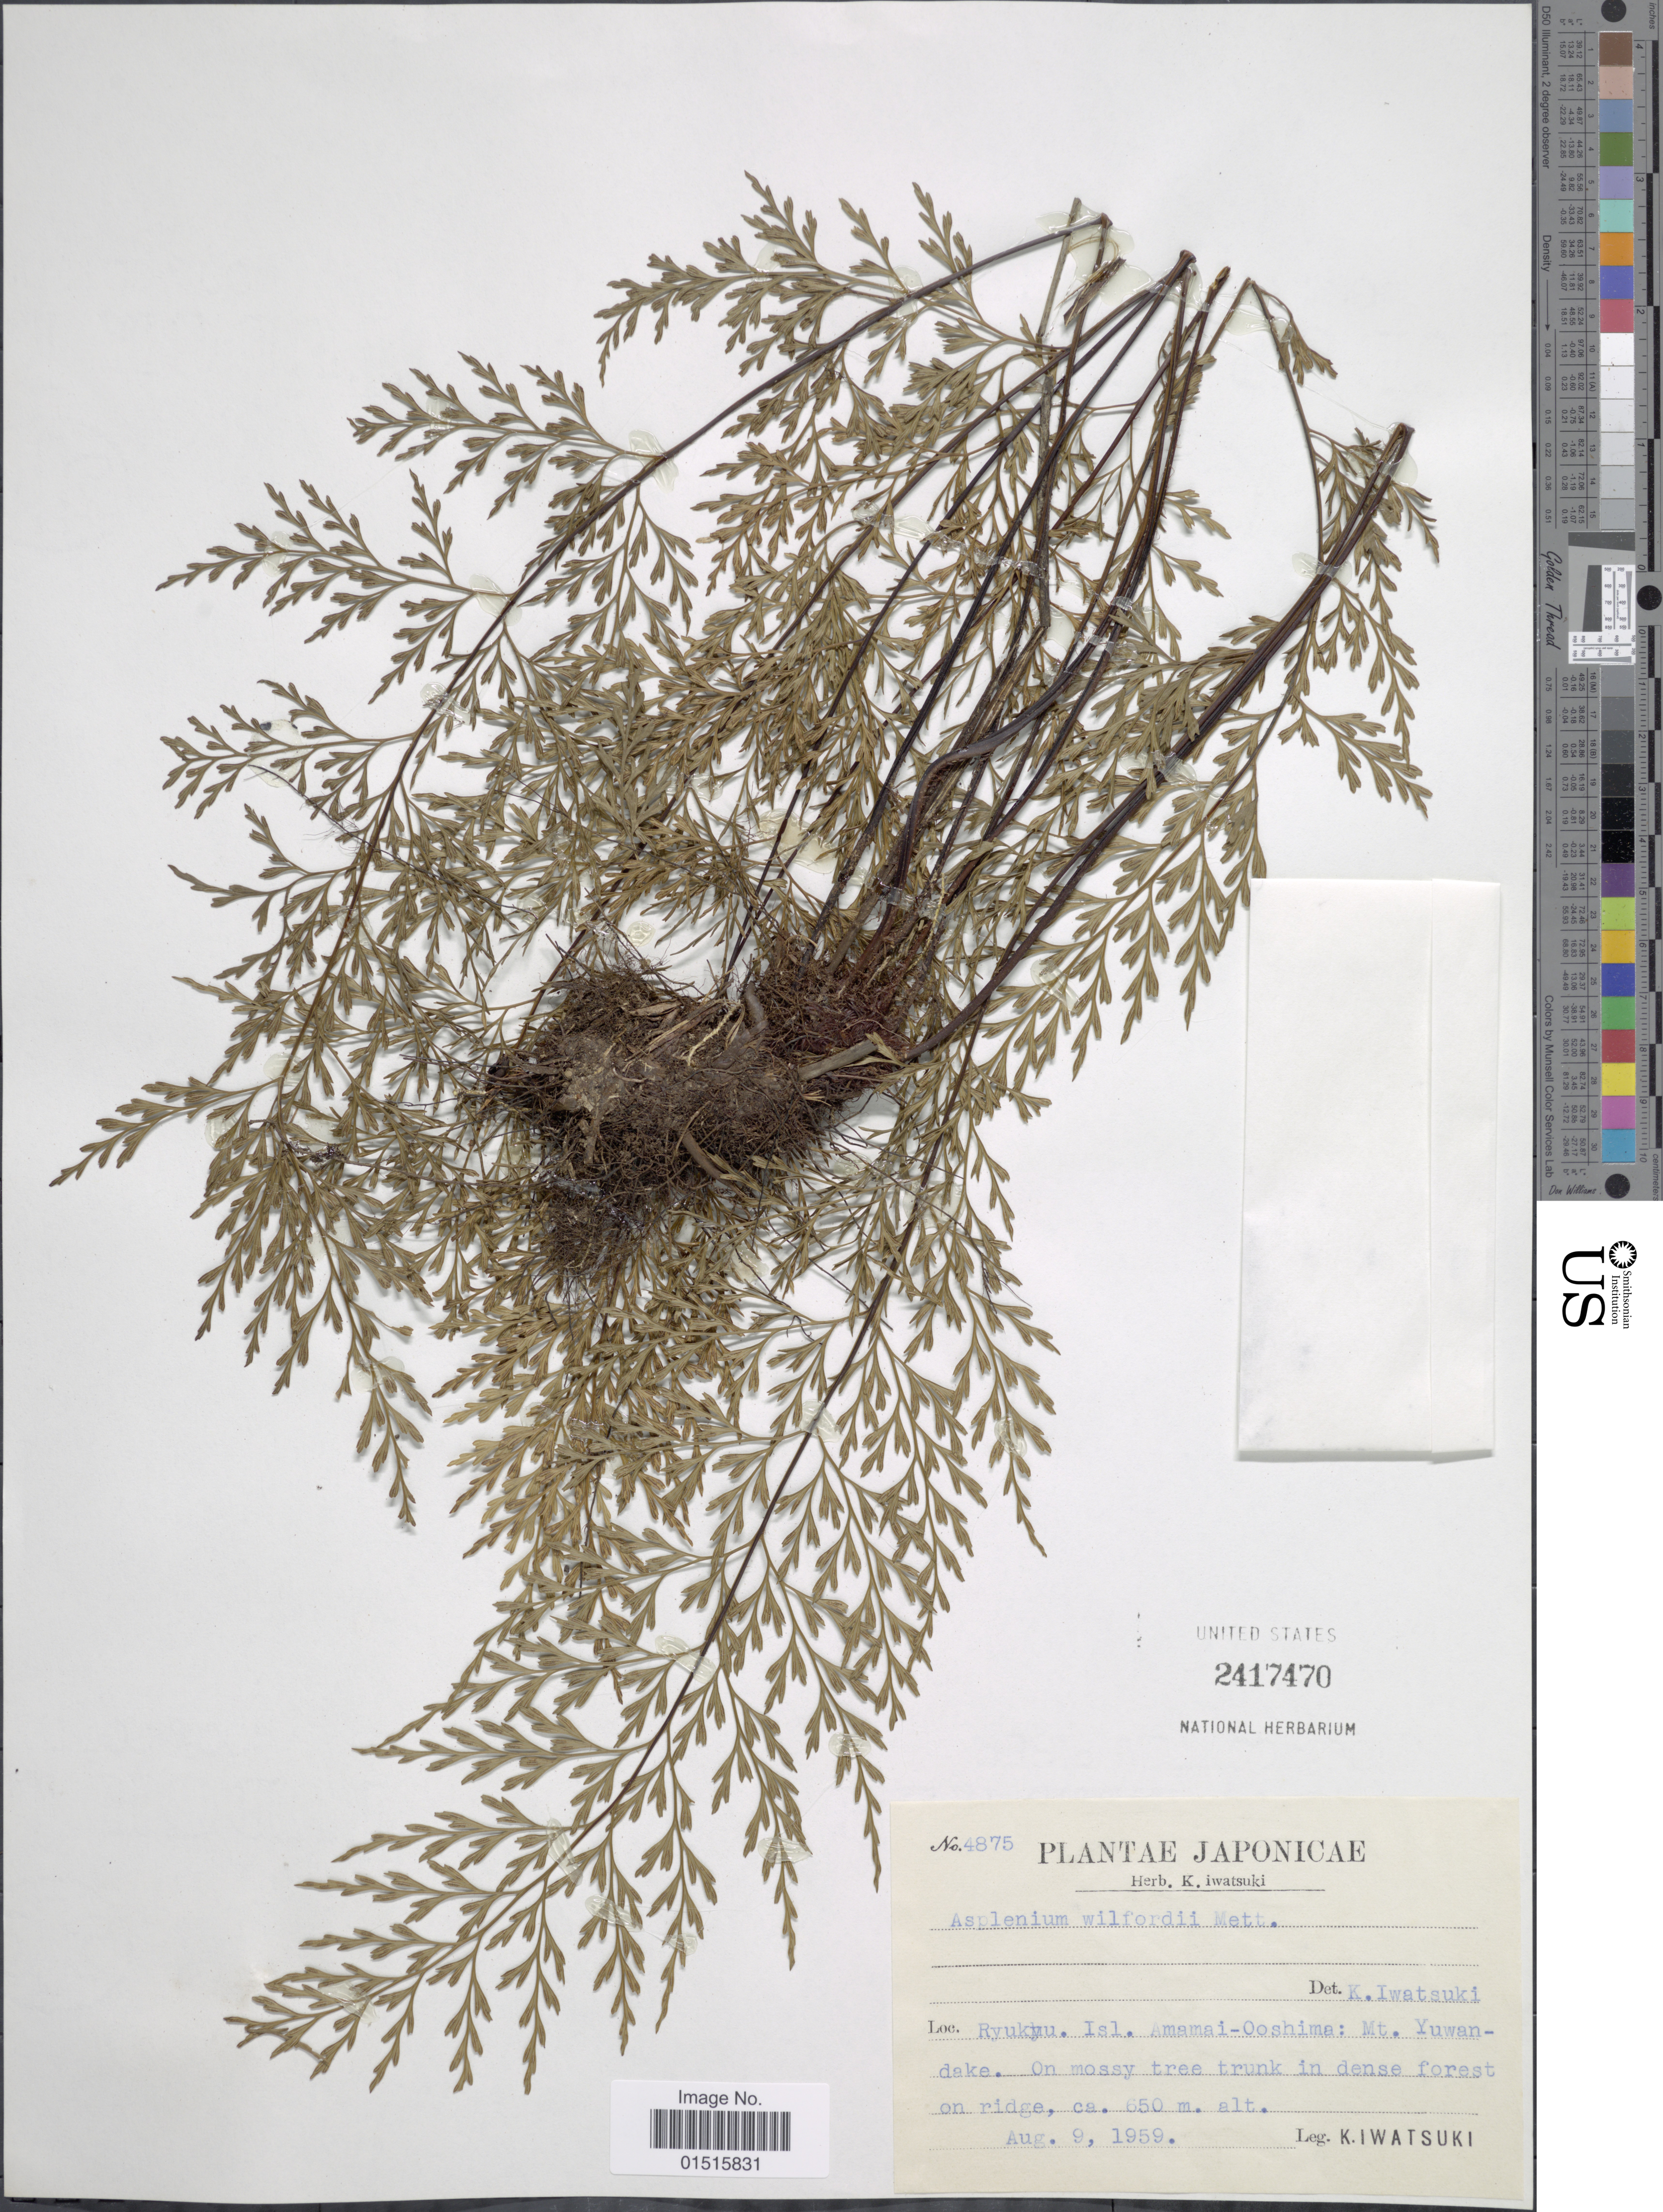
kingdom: Plantae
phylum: Tracheophyta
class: Polypodiopsida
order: Polypodiales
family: Aspleniaceae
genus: Asplenium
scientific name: Asplenium wilfordii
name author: Mett. ex Kuhn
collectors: K. Iwatsuki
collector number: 4875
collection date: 1959-08-09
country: Japan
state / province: Okinawa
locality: Ryukmu. Isl. Amamai- Ooshima: Mt. Yuwan- dake. On mossy tree trunk in dense forest on ridge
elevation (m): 650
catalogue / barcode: US 2417470